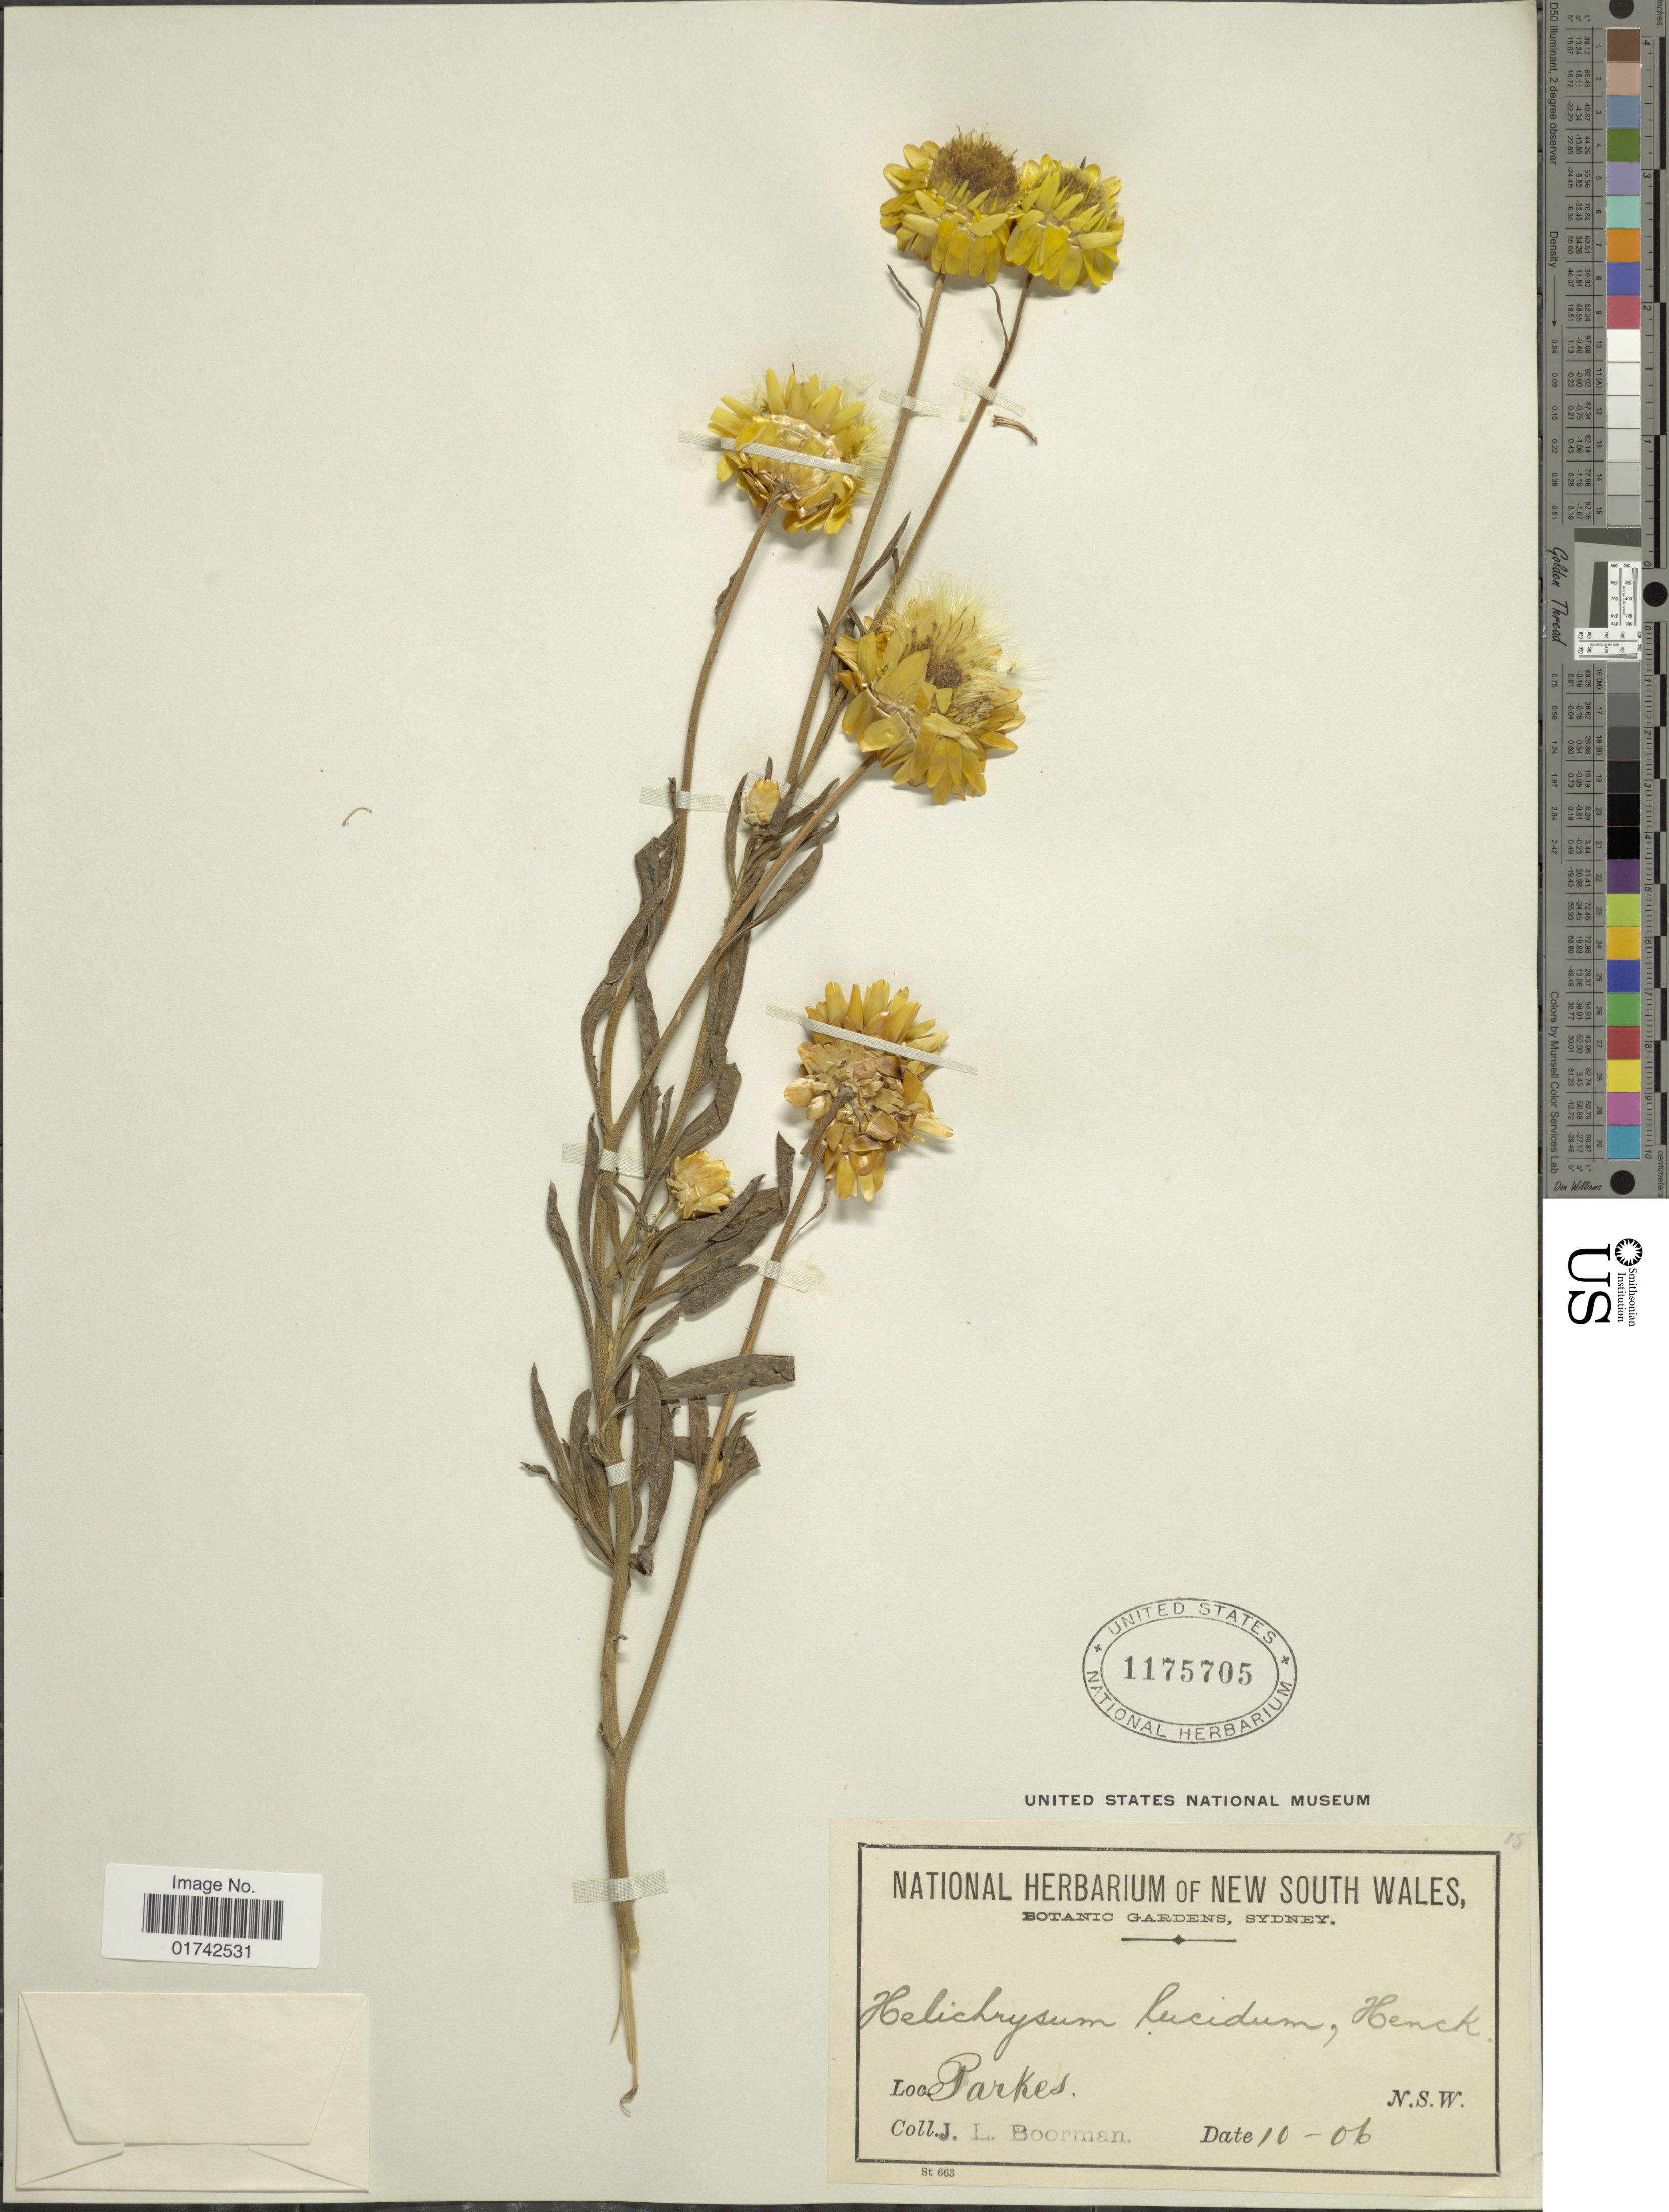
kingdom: Plantae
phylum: Tracheophyta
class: Magnoliopsida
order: Asterales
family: Asteraceae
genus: Helichrysum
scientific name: Helichrysum lucidum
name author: Henckel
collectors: J. Boorman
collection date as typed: Transcribed d/m/y: /10/6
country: Australia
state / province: New South Wales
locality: Parkes, N.S.W.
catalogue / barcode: US 1175705